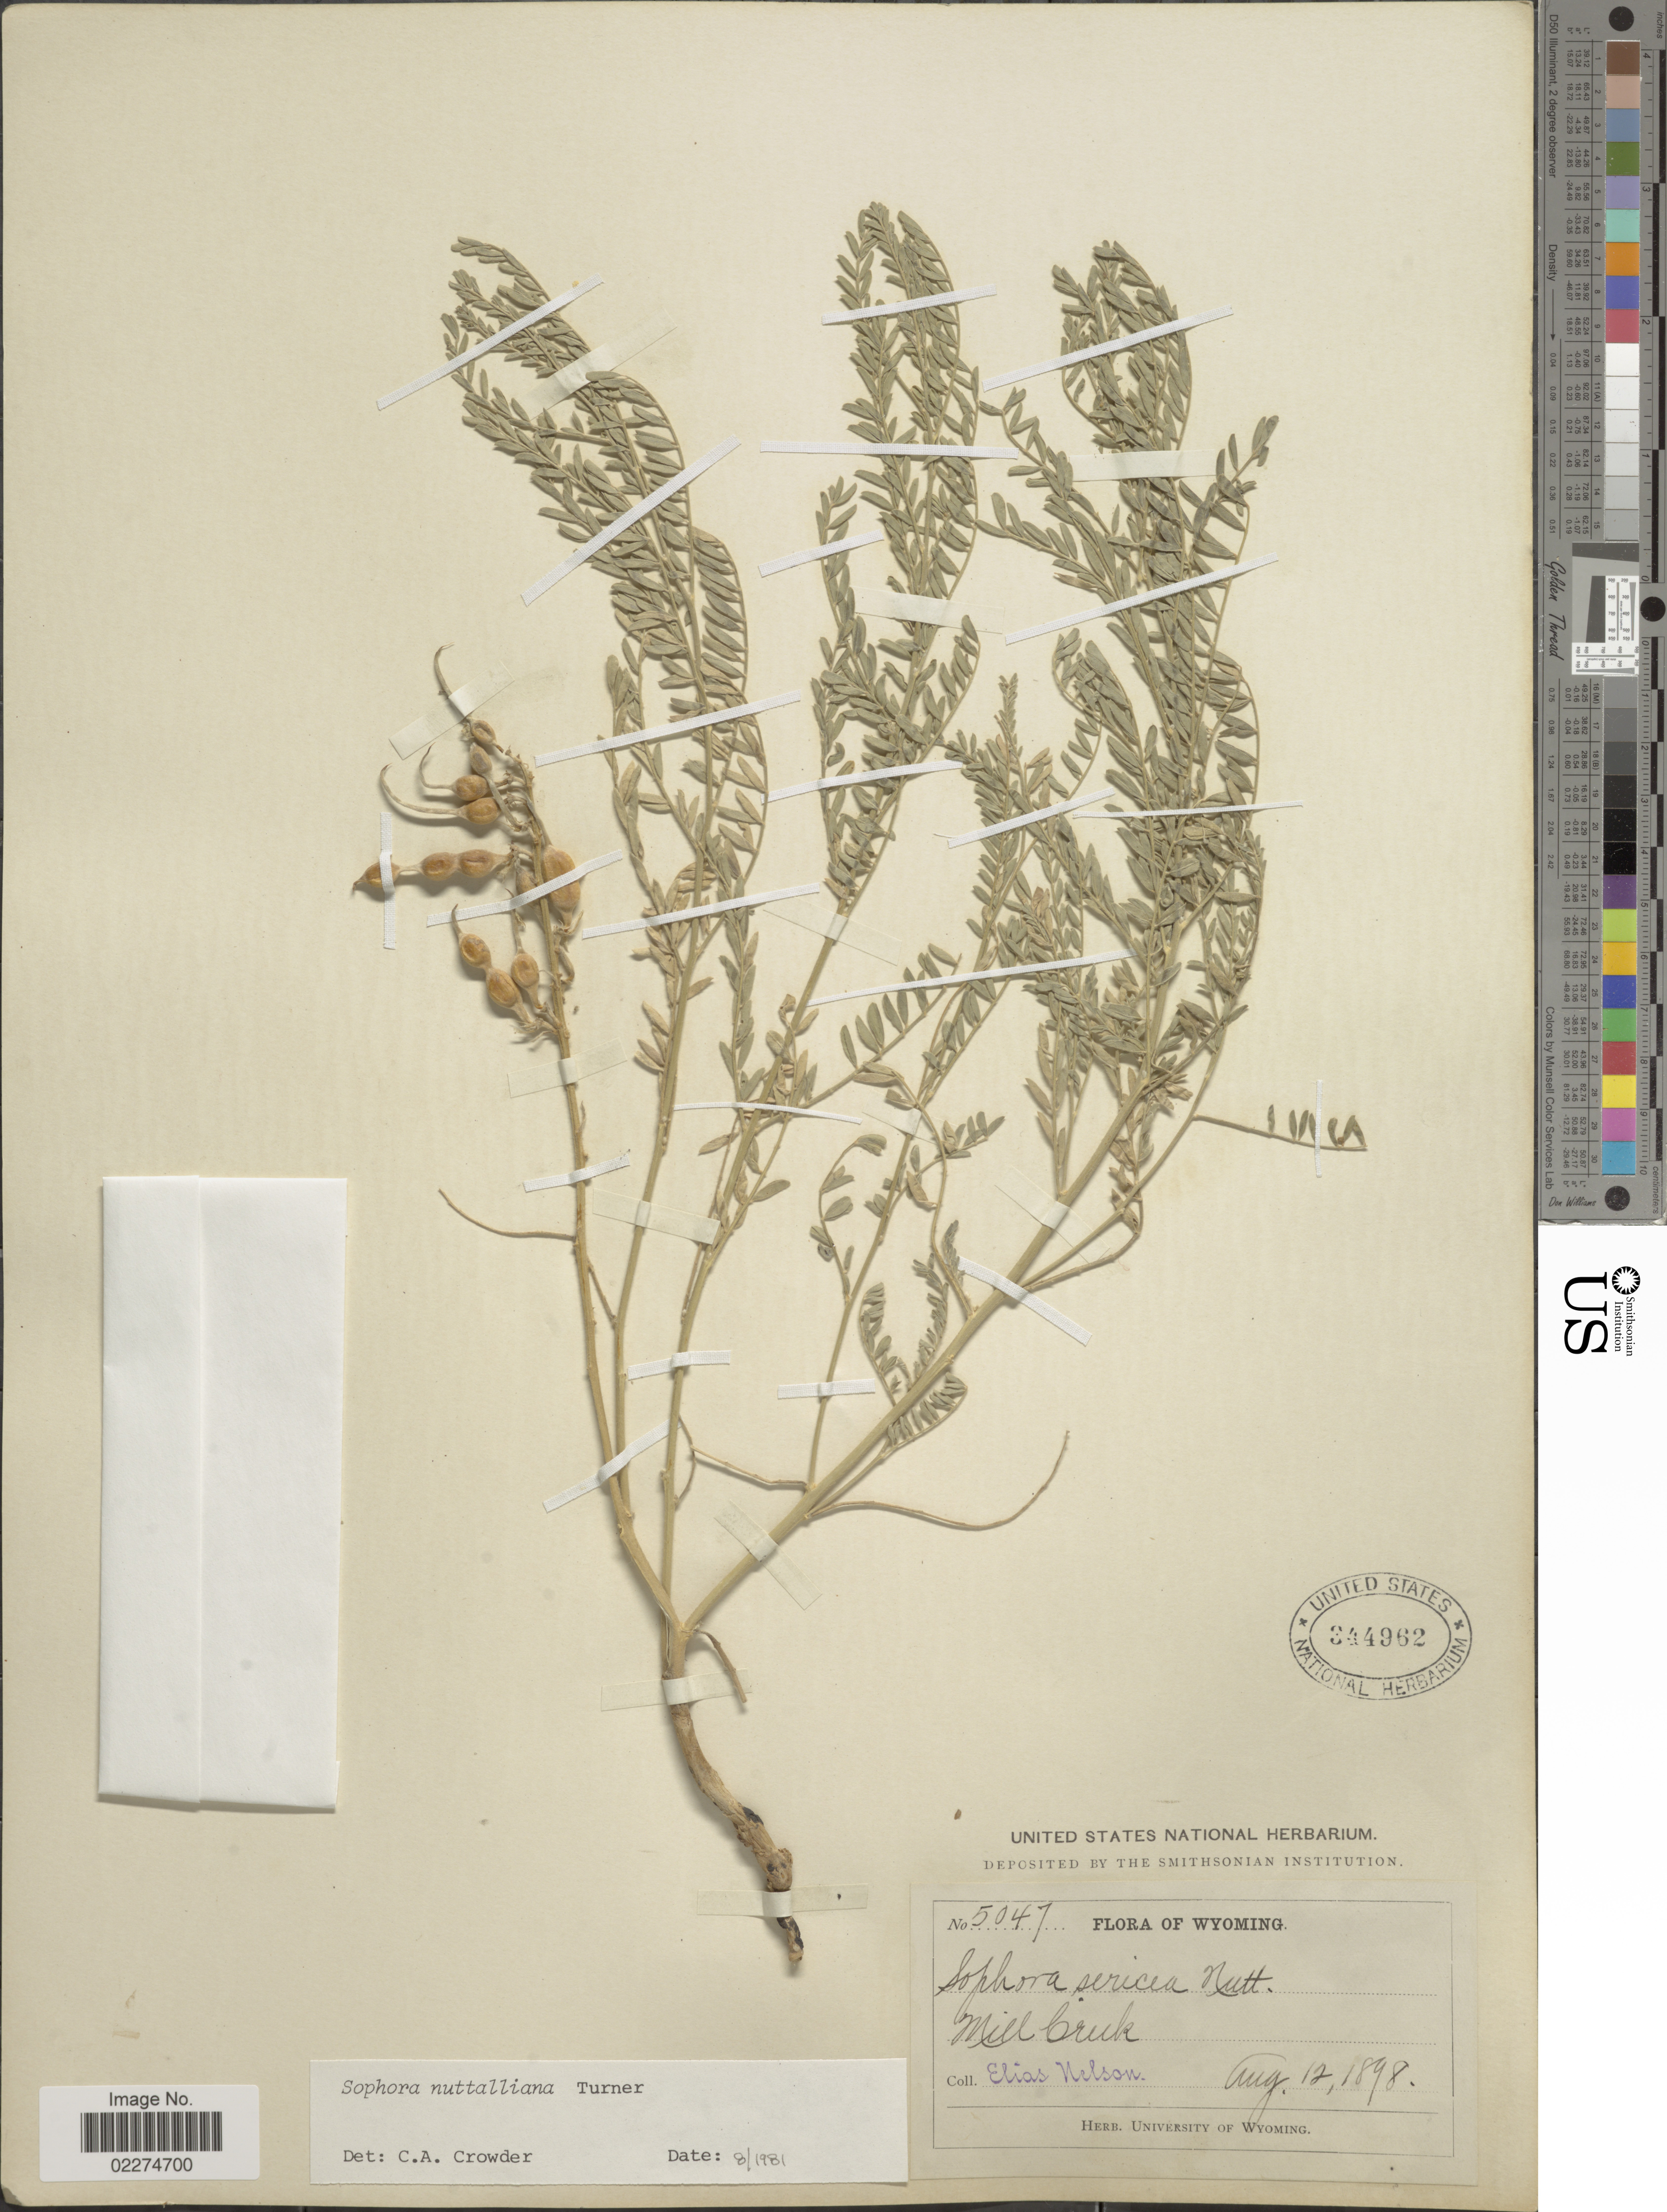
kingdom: Plantae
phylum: Tracheophyta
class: Magnoliopsida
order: Fabales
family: Fabaceae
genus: Sophora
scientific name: Sophora nuttalliana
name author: B.L. Turner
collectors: E. Nelson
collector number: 5047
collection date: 1898-08-12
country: United States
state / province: Wyoming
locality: Mill Creek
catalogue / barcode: US 344962